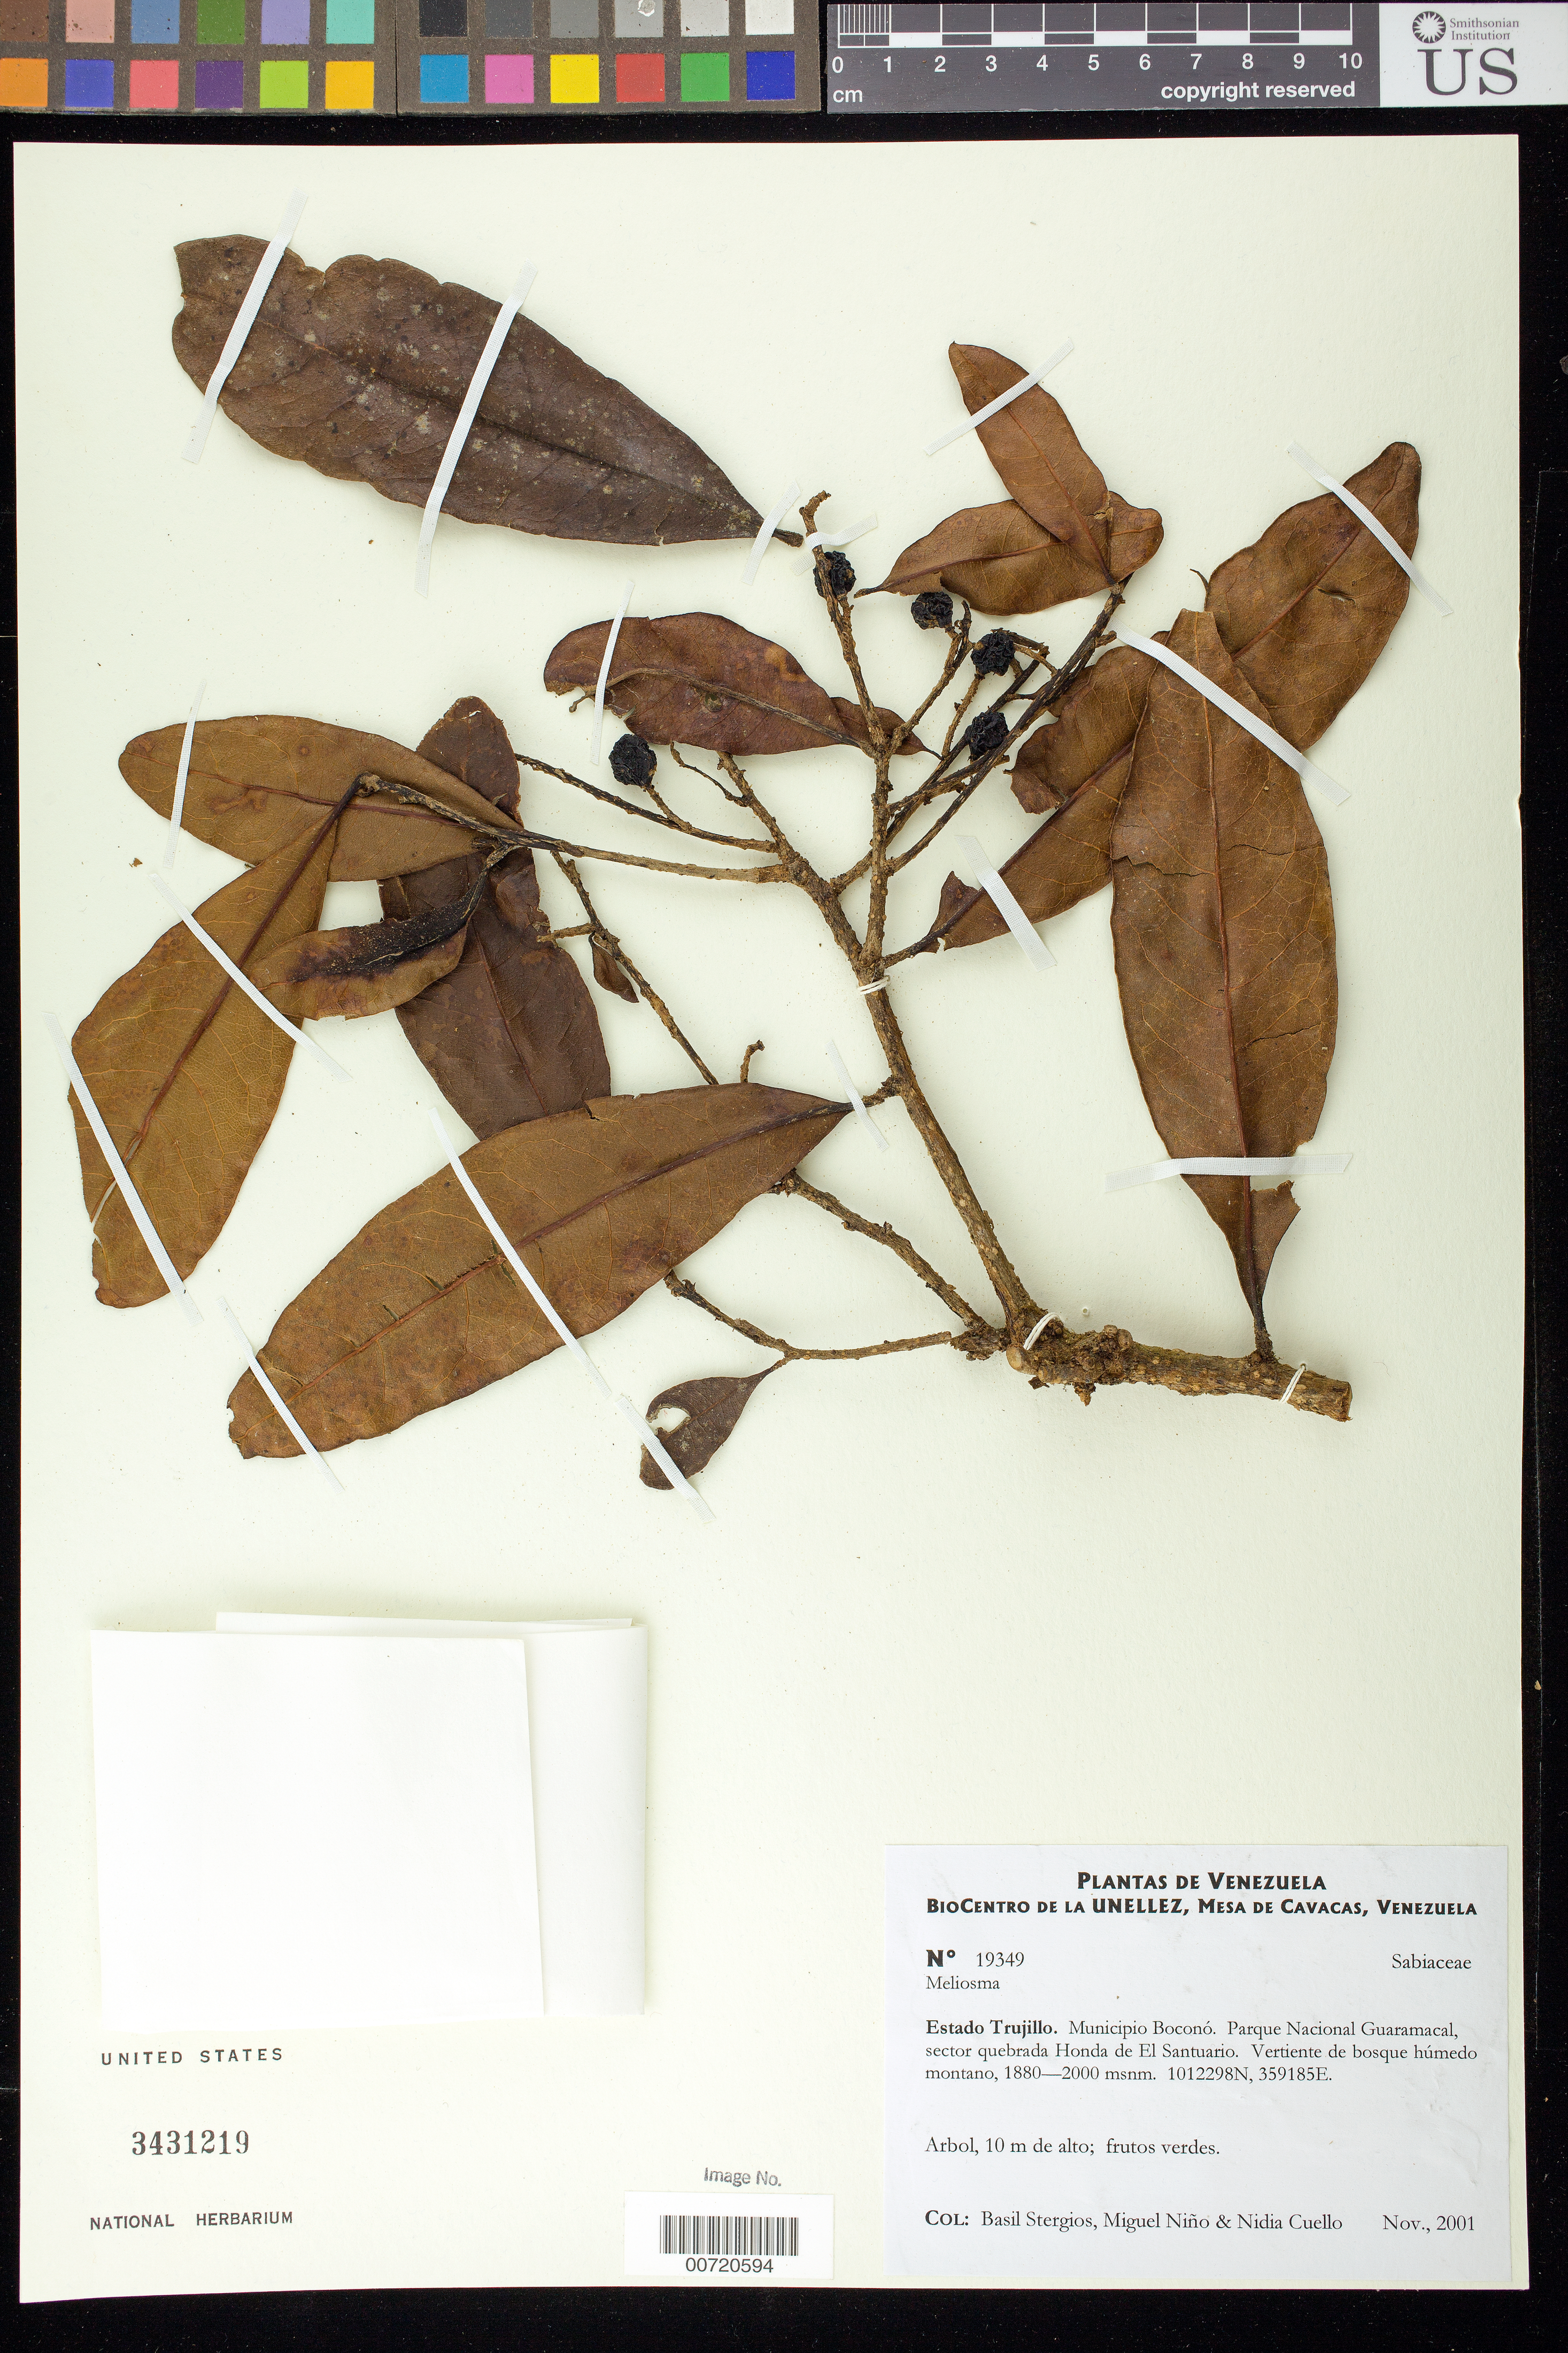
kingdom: Plantae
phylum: Tracheophyta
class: Magnoliopsida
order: Proteales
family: Sabiaceae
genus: Meliosma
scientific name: Meliosma sp.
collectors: B. G. Stergios, S. M. Niño & N. L. Cuello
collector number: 19349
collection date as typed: Nov 2001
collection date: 2001-11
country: Venezuela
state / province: Trujillo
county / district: Boconó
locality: Parque Nacional Guaramacal. Sector quebrada Honda de El Santuario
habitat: Vertiente de bosque húmedo montano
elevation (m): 1880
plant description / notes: PORT, US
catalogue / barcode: US 3431219